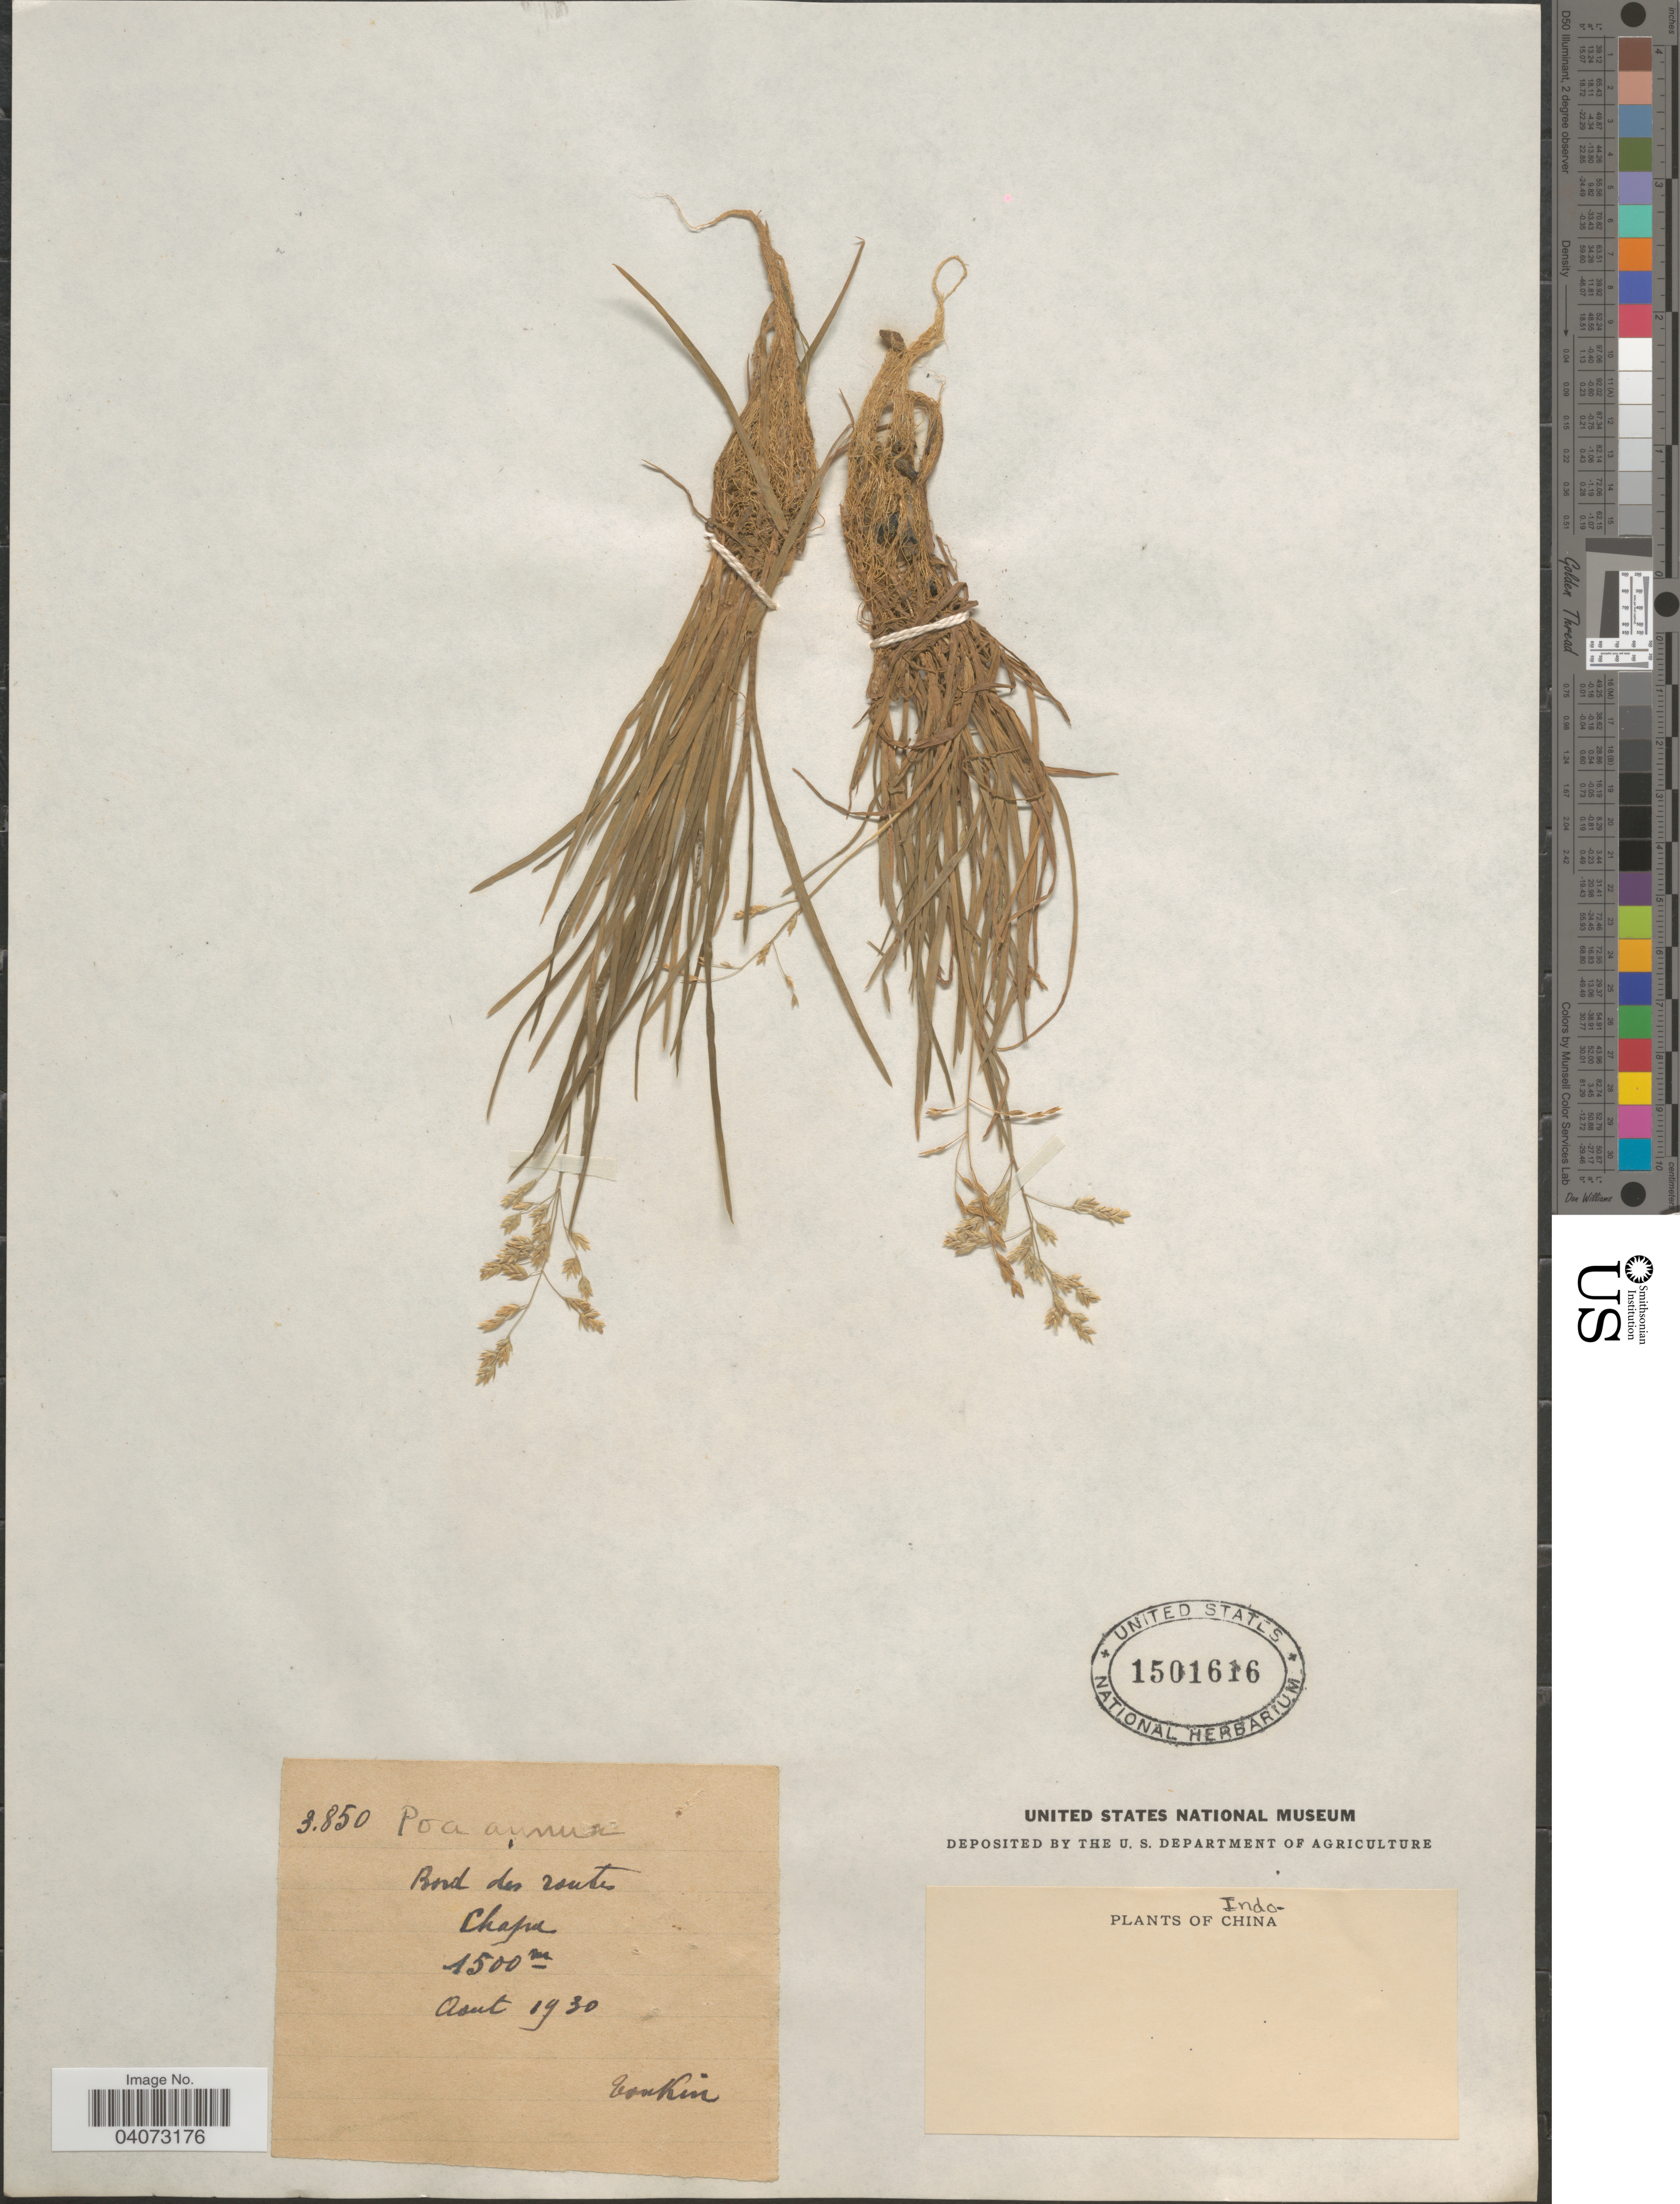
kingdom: Plantae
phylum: Tracheophyta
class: Liliopsida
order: Poales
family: Poaceae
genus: Poa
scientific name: Poa annua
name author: L.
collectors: P. A. Pételot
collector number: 3850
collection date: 1930-08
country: Vietnam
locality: Bord des routes Chapa. Indo-China.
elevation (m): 1500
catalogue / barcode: US 1501616